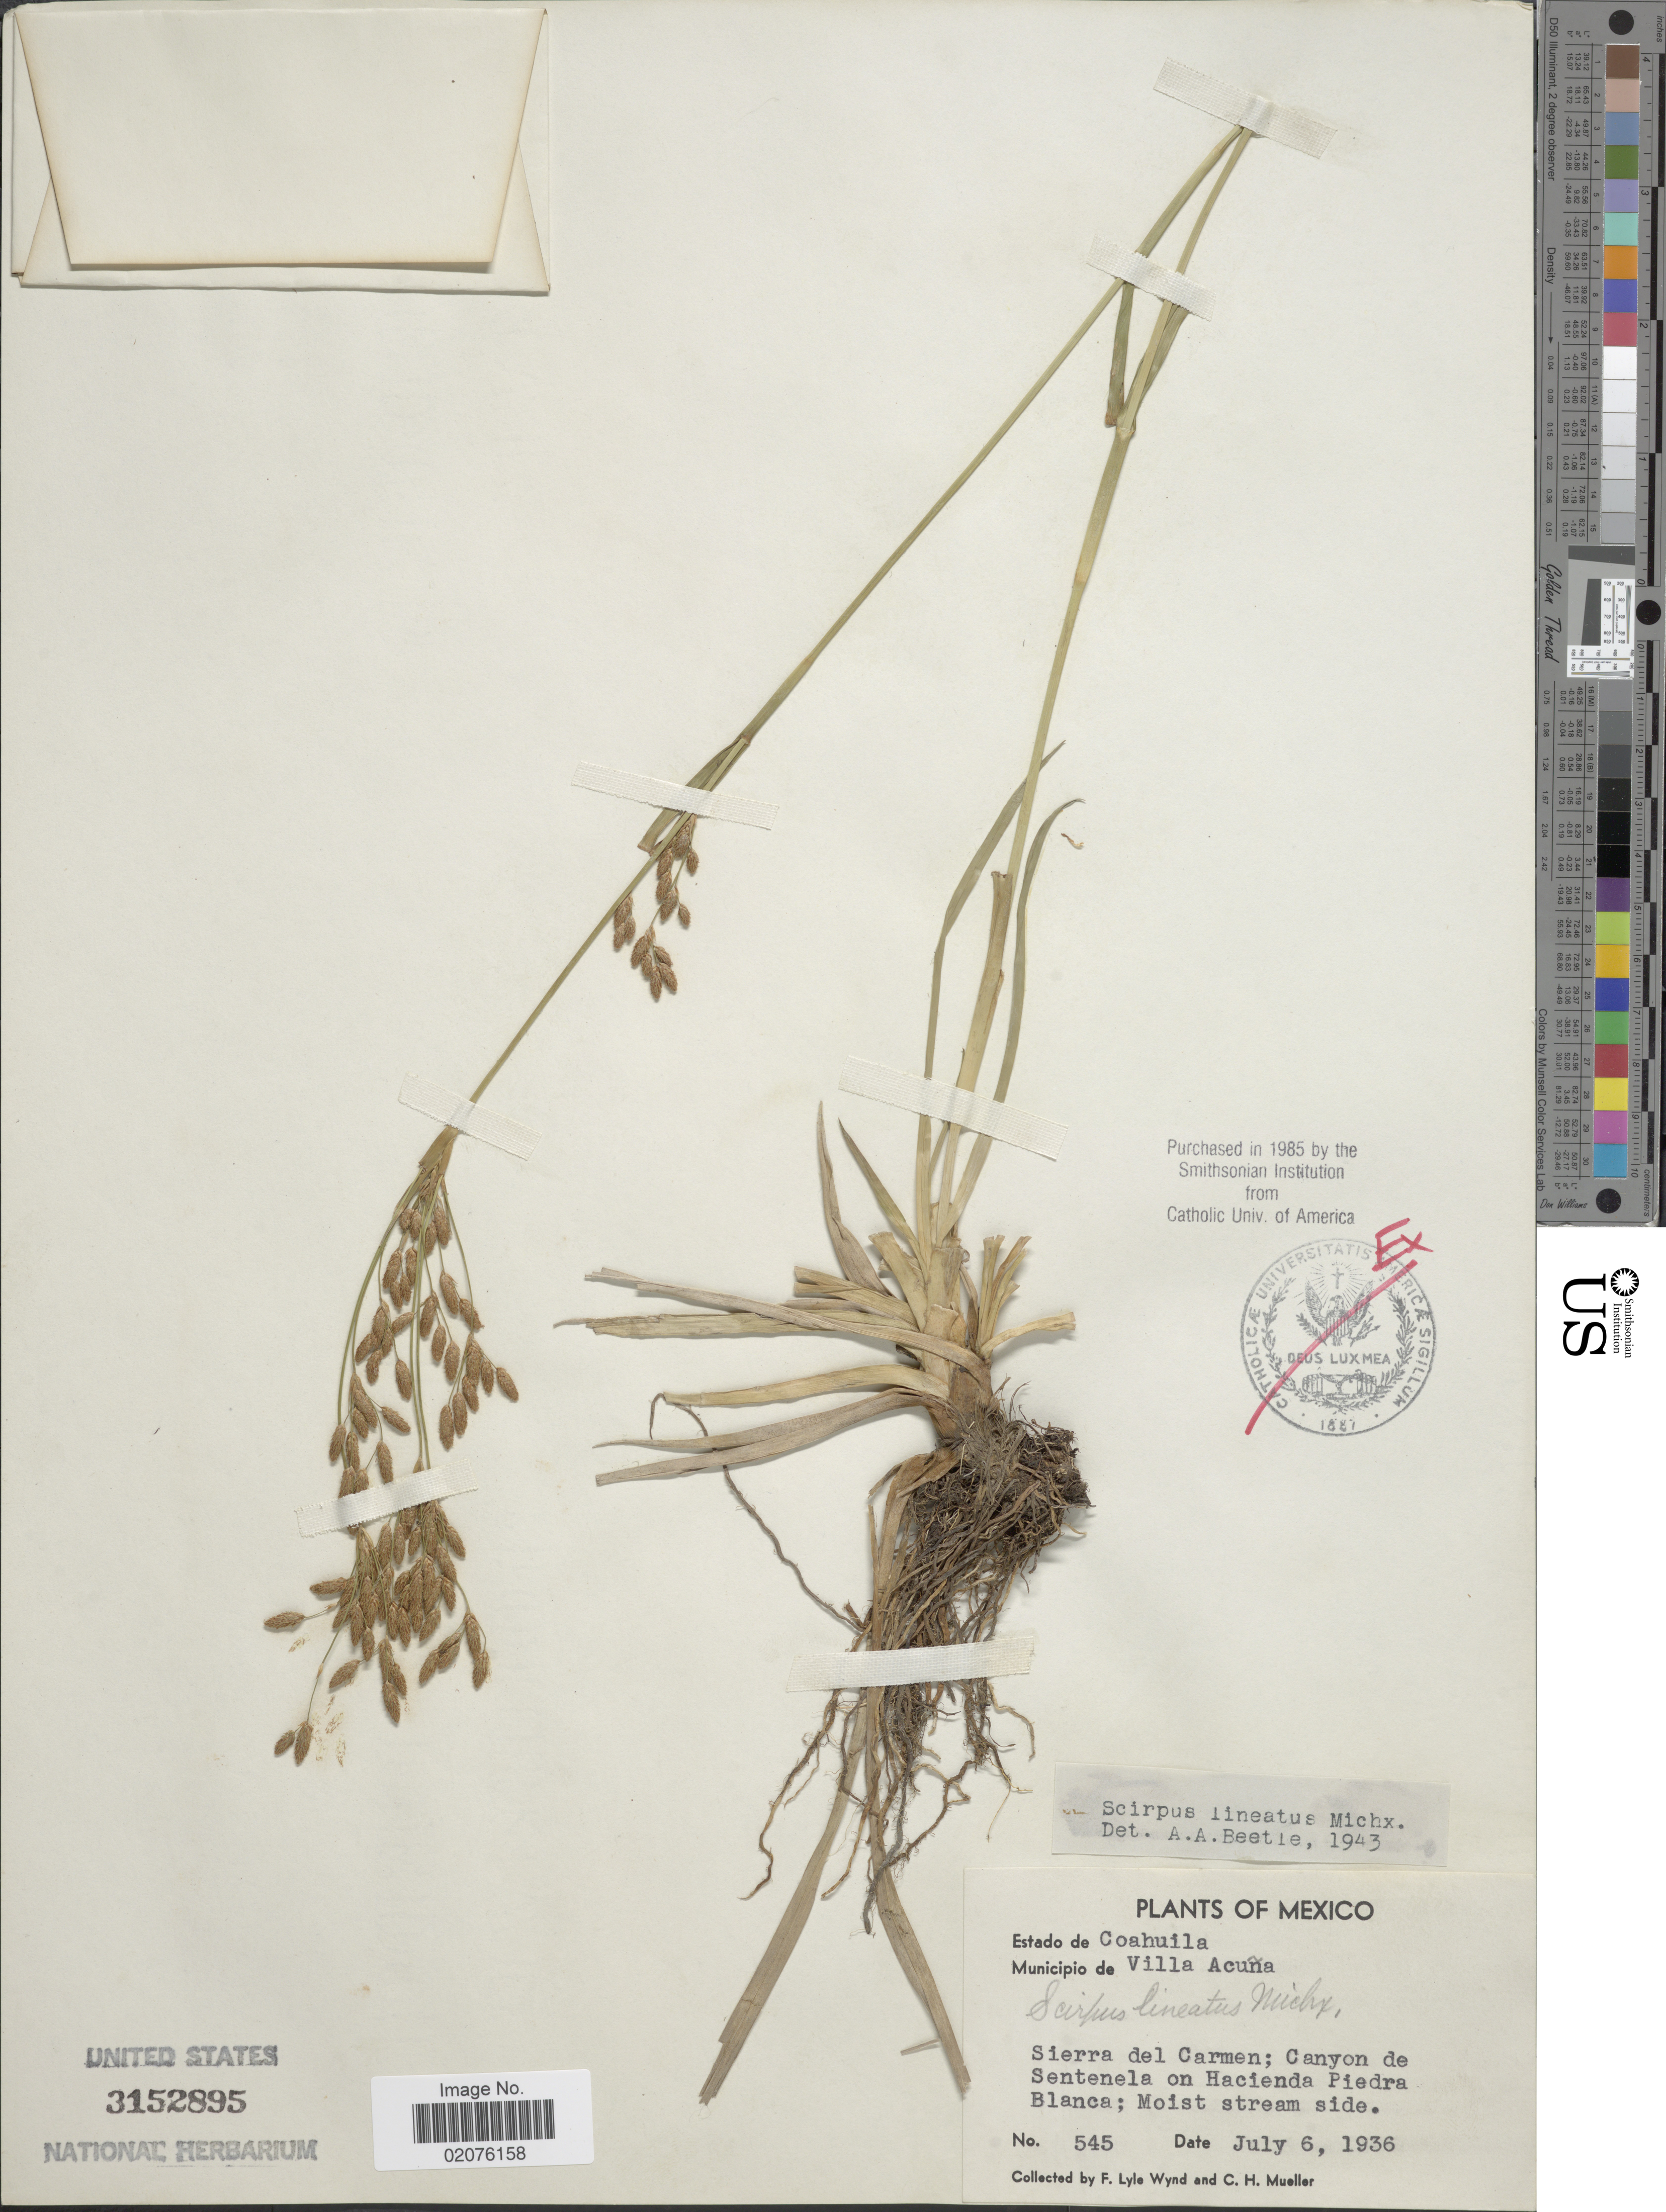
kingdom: Plantae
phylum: Tracheophyta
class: Liliopsida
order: Poales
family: Cyperaceae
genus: Scirpus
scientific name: Scirpus lineatus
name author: Michx.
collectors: F. L. Wynd & C. H. Mueller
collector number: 545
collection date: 1936-07-06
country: Mexico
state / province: Coahuila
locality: Municipio de Villa Acuna, Sierra del Carmen; canyon de Sentenela on Hacienda Piedra Blanca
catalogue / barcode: US 3152895